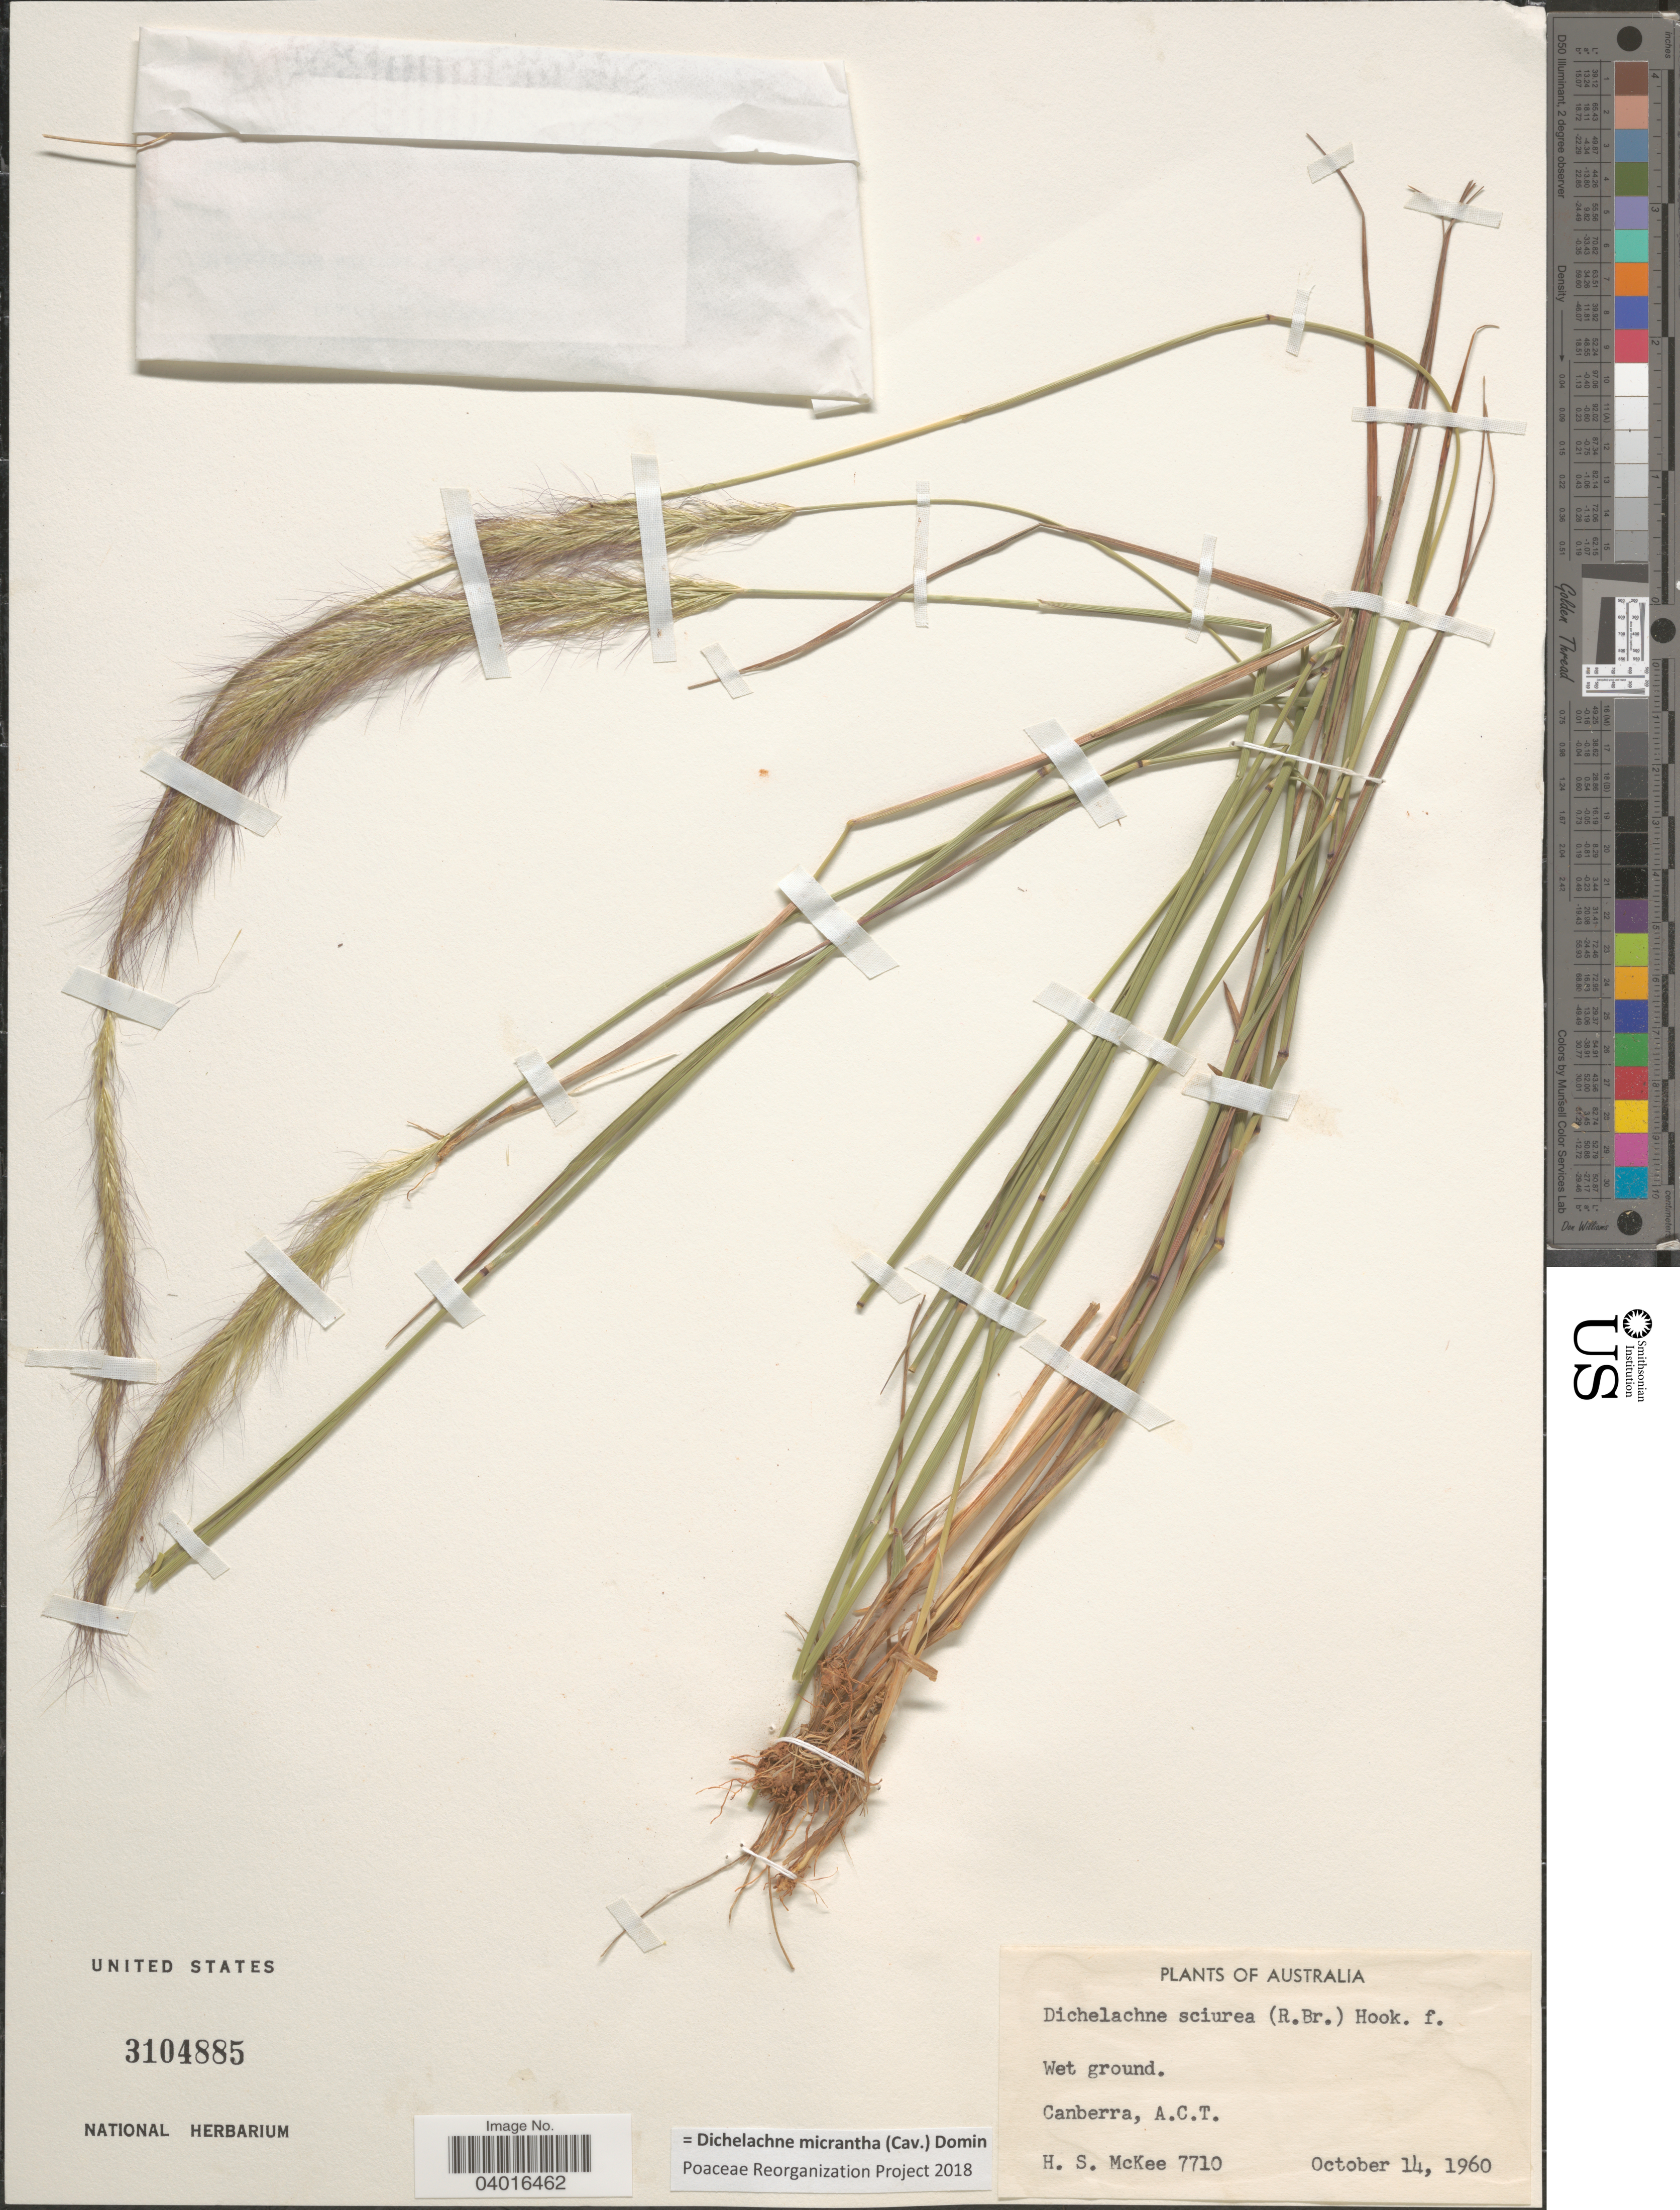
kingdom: Plantae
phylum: Tracheophyta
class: Liliopsida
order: Poales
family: Poaceae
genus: Dichelachne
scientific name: Dichelachne micrantha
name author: (Cav.) Domin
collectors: H. S. McKee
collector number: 7710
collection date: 1960-10-14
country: Australia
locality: Canberra, A.C.T.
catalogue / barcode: US 3104885